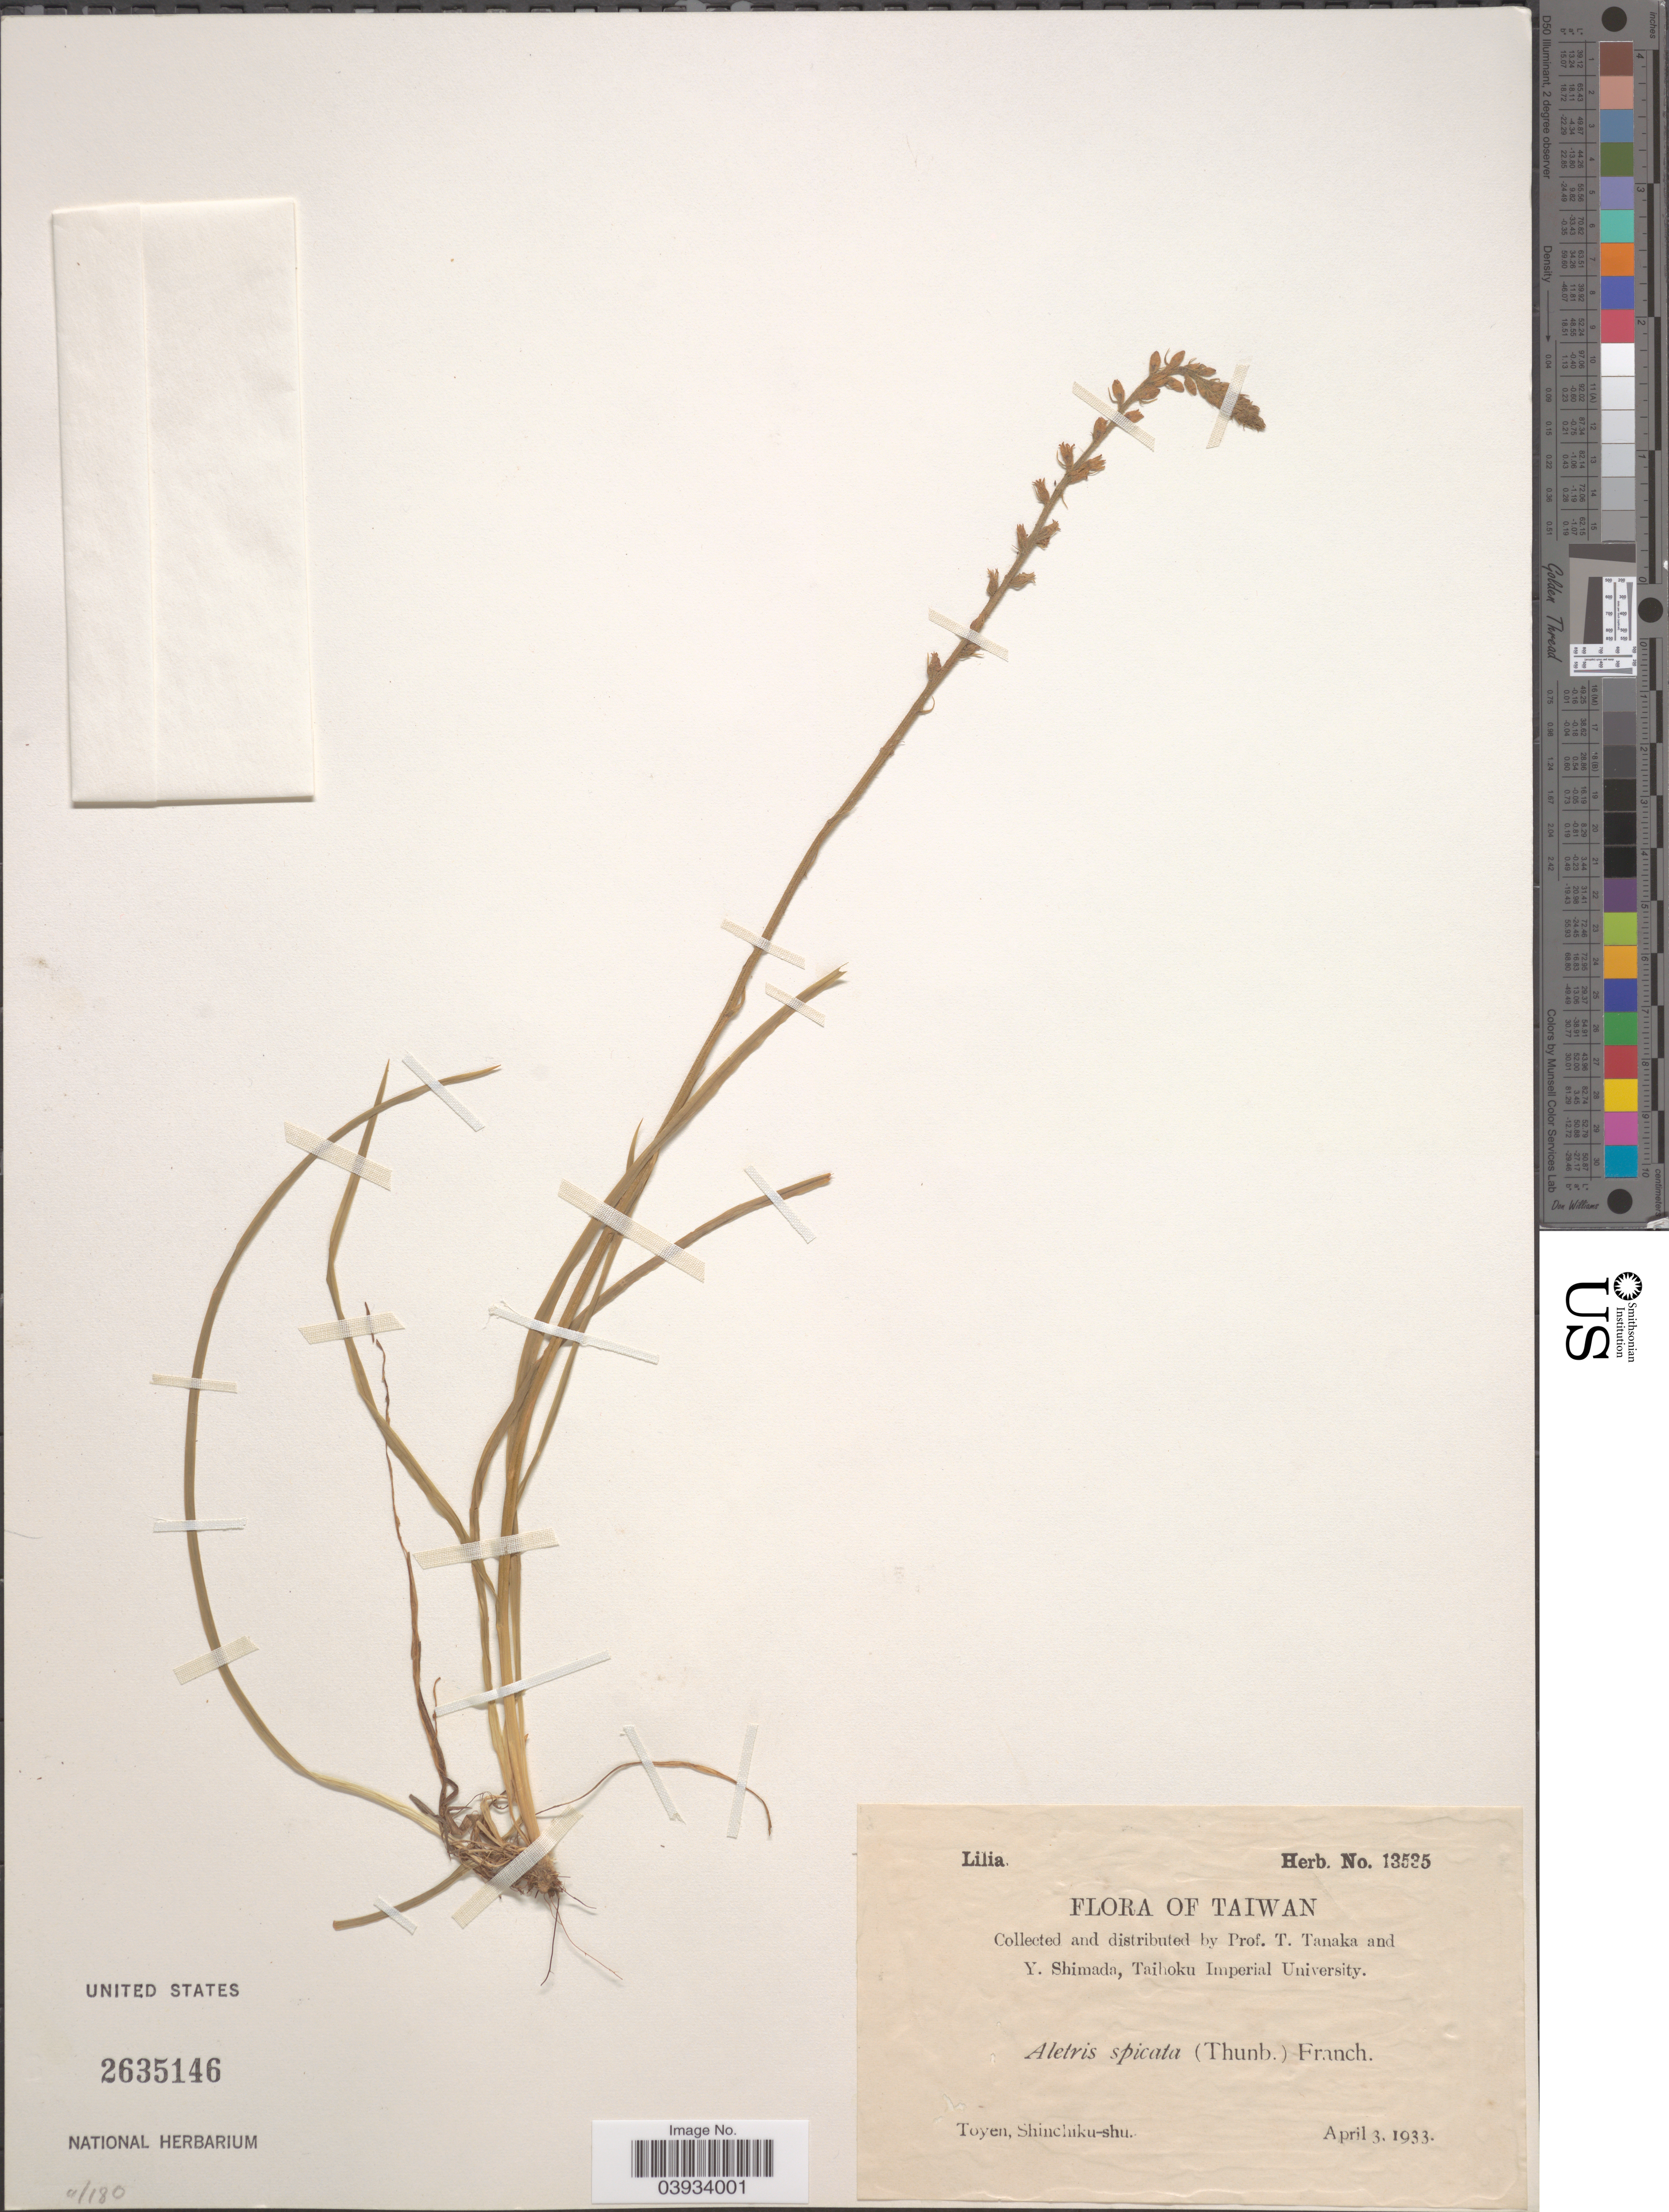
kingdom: Plantae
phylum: Tracheophyta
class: Liliopsida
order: Dioscoreales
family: Nartheciaceae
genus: Aletris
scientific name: Aletris spicata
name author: (Thunb.) Franch.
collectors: T. Tanaka & Y. Shimada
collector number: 13535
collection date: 1933-04-03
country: Taiwan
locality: Toyen, Shinchiku-shu.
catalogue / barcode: US 2635146